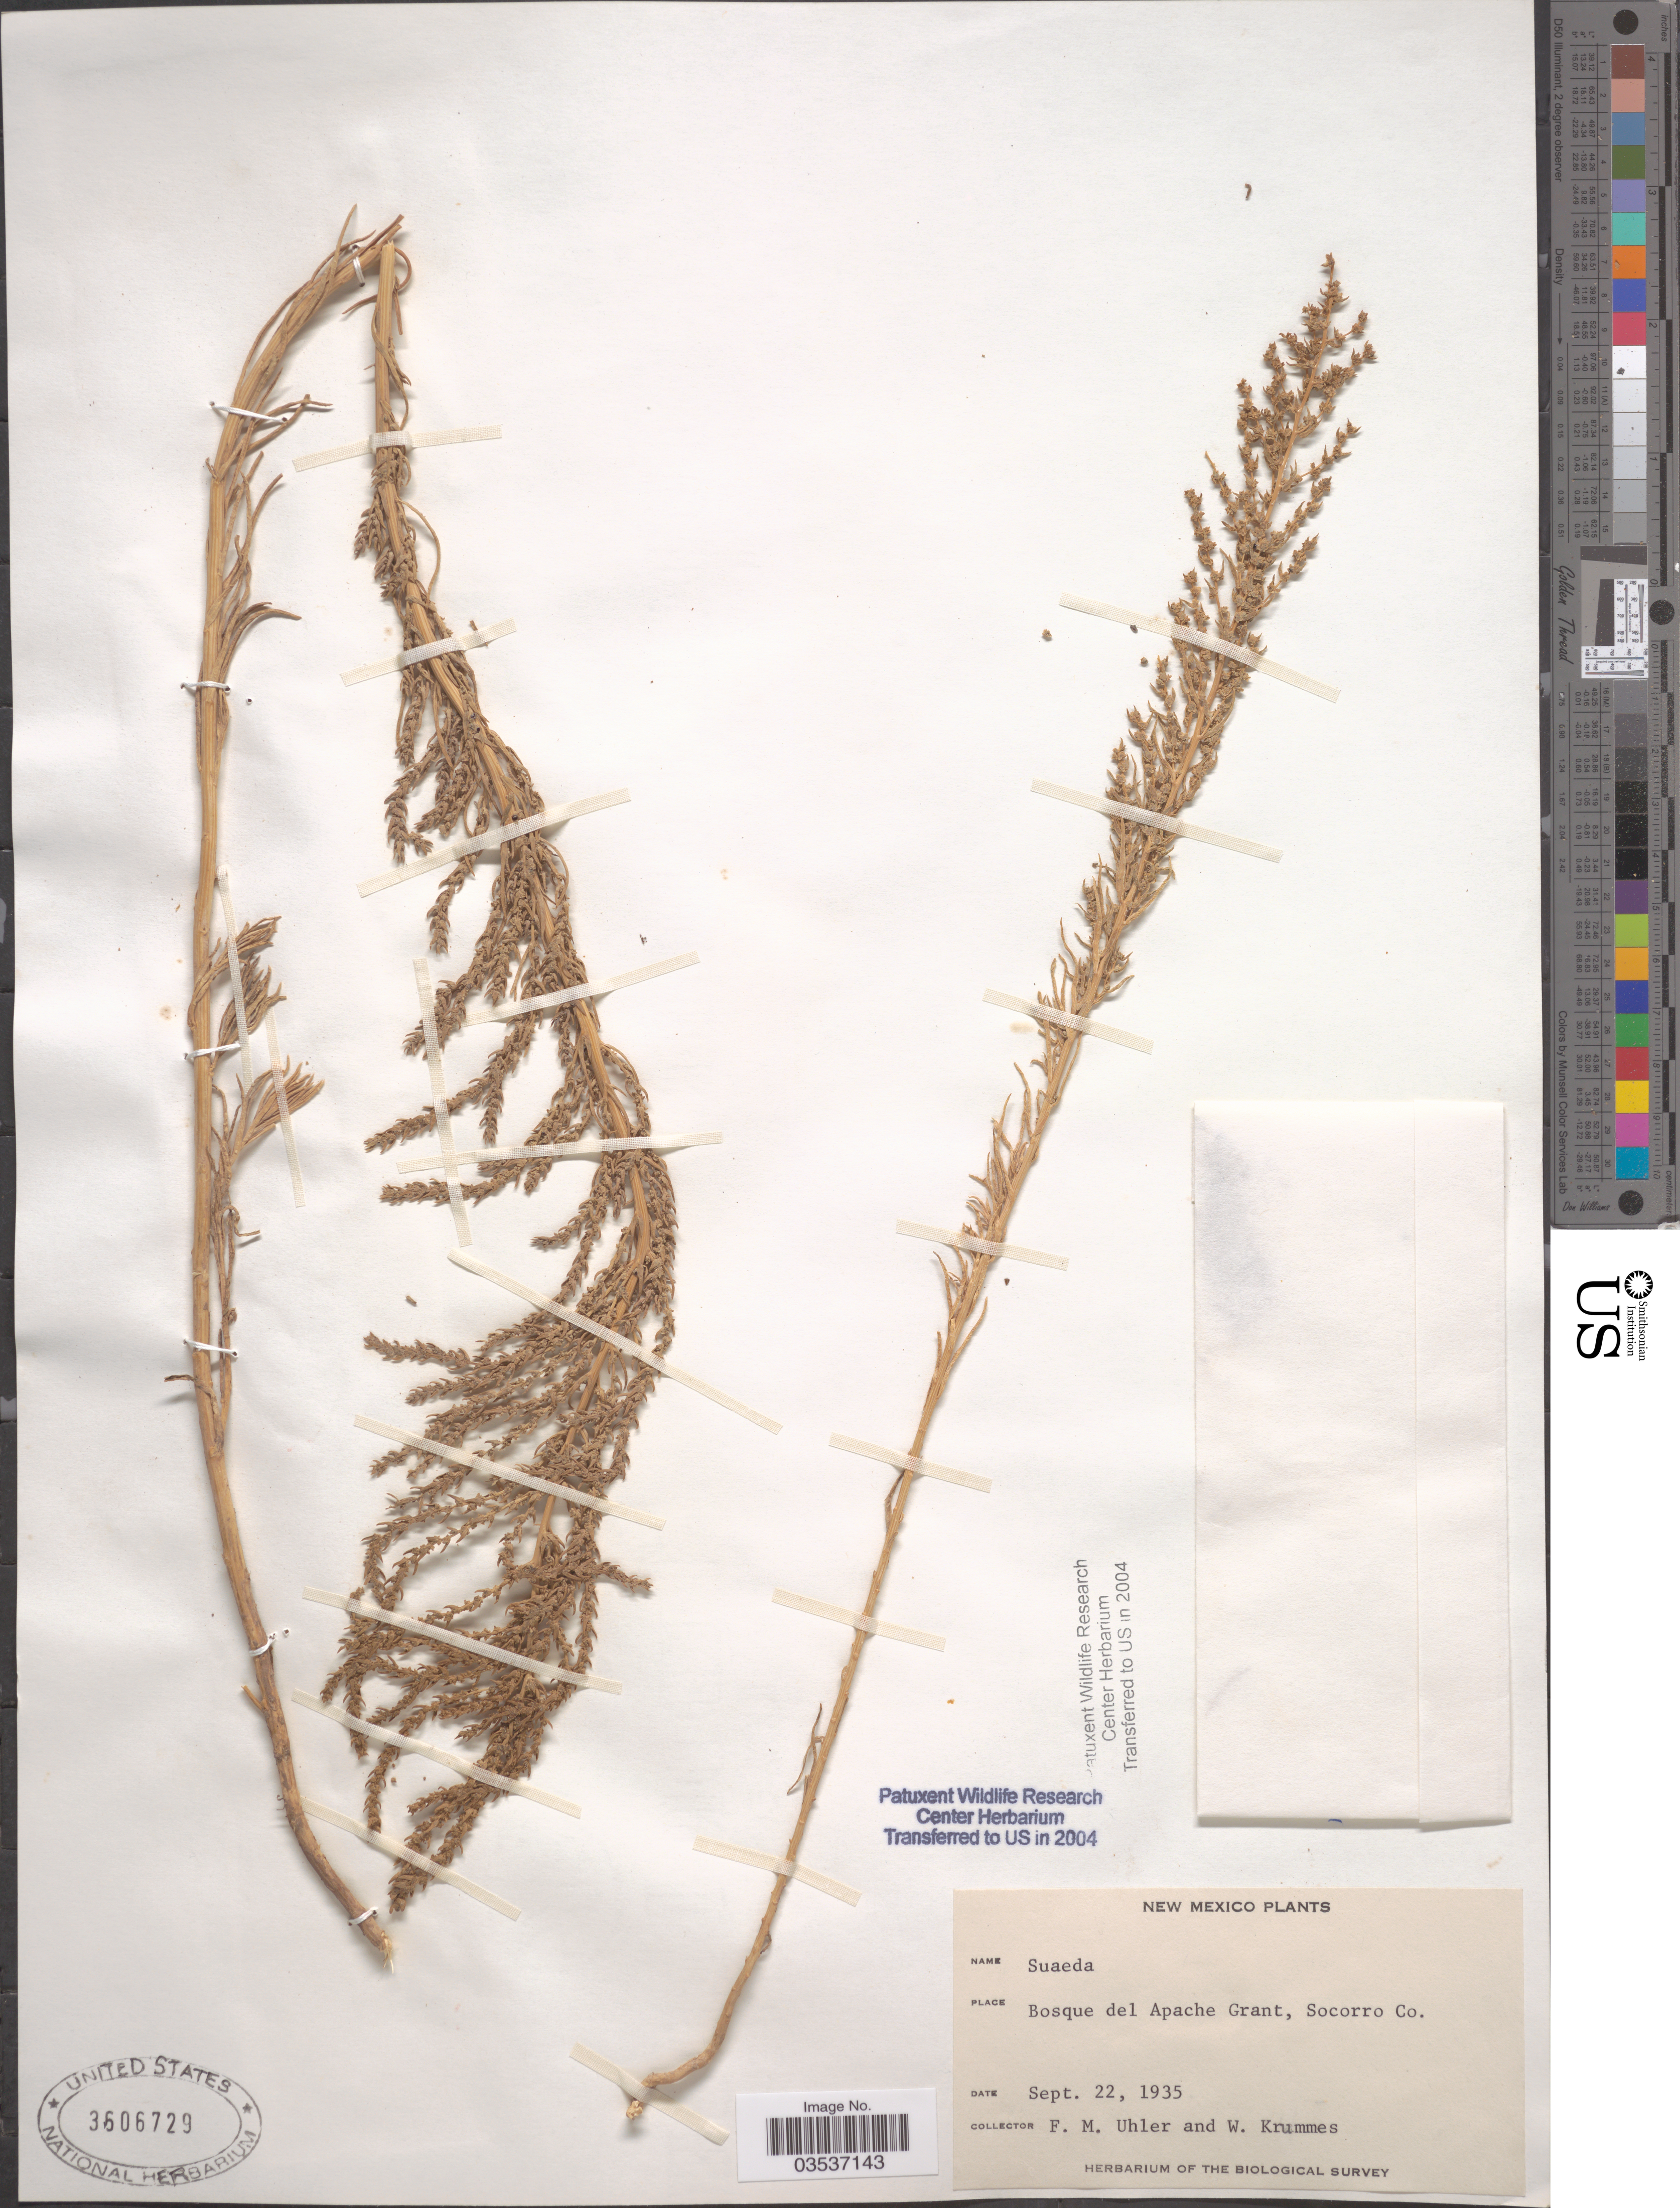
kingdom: Plantae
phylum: Tracheophyta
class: Magnoliopsida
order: Caryophyllales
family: Amaranthaceae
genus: Suaeda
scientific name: Suaeda sp.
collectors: F. M. Uhler & W. Krummes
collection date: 1935-09-22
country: United States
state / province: New Mexico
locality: Bosque del Apache Grant, Socorro Co.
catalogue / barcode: US 3606729